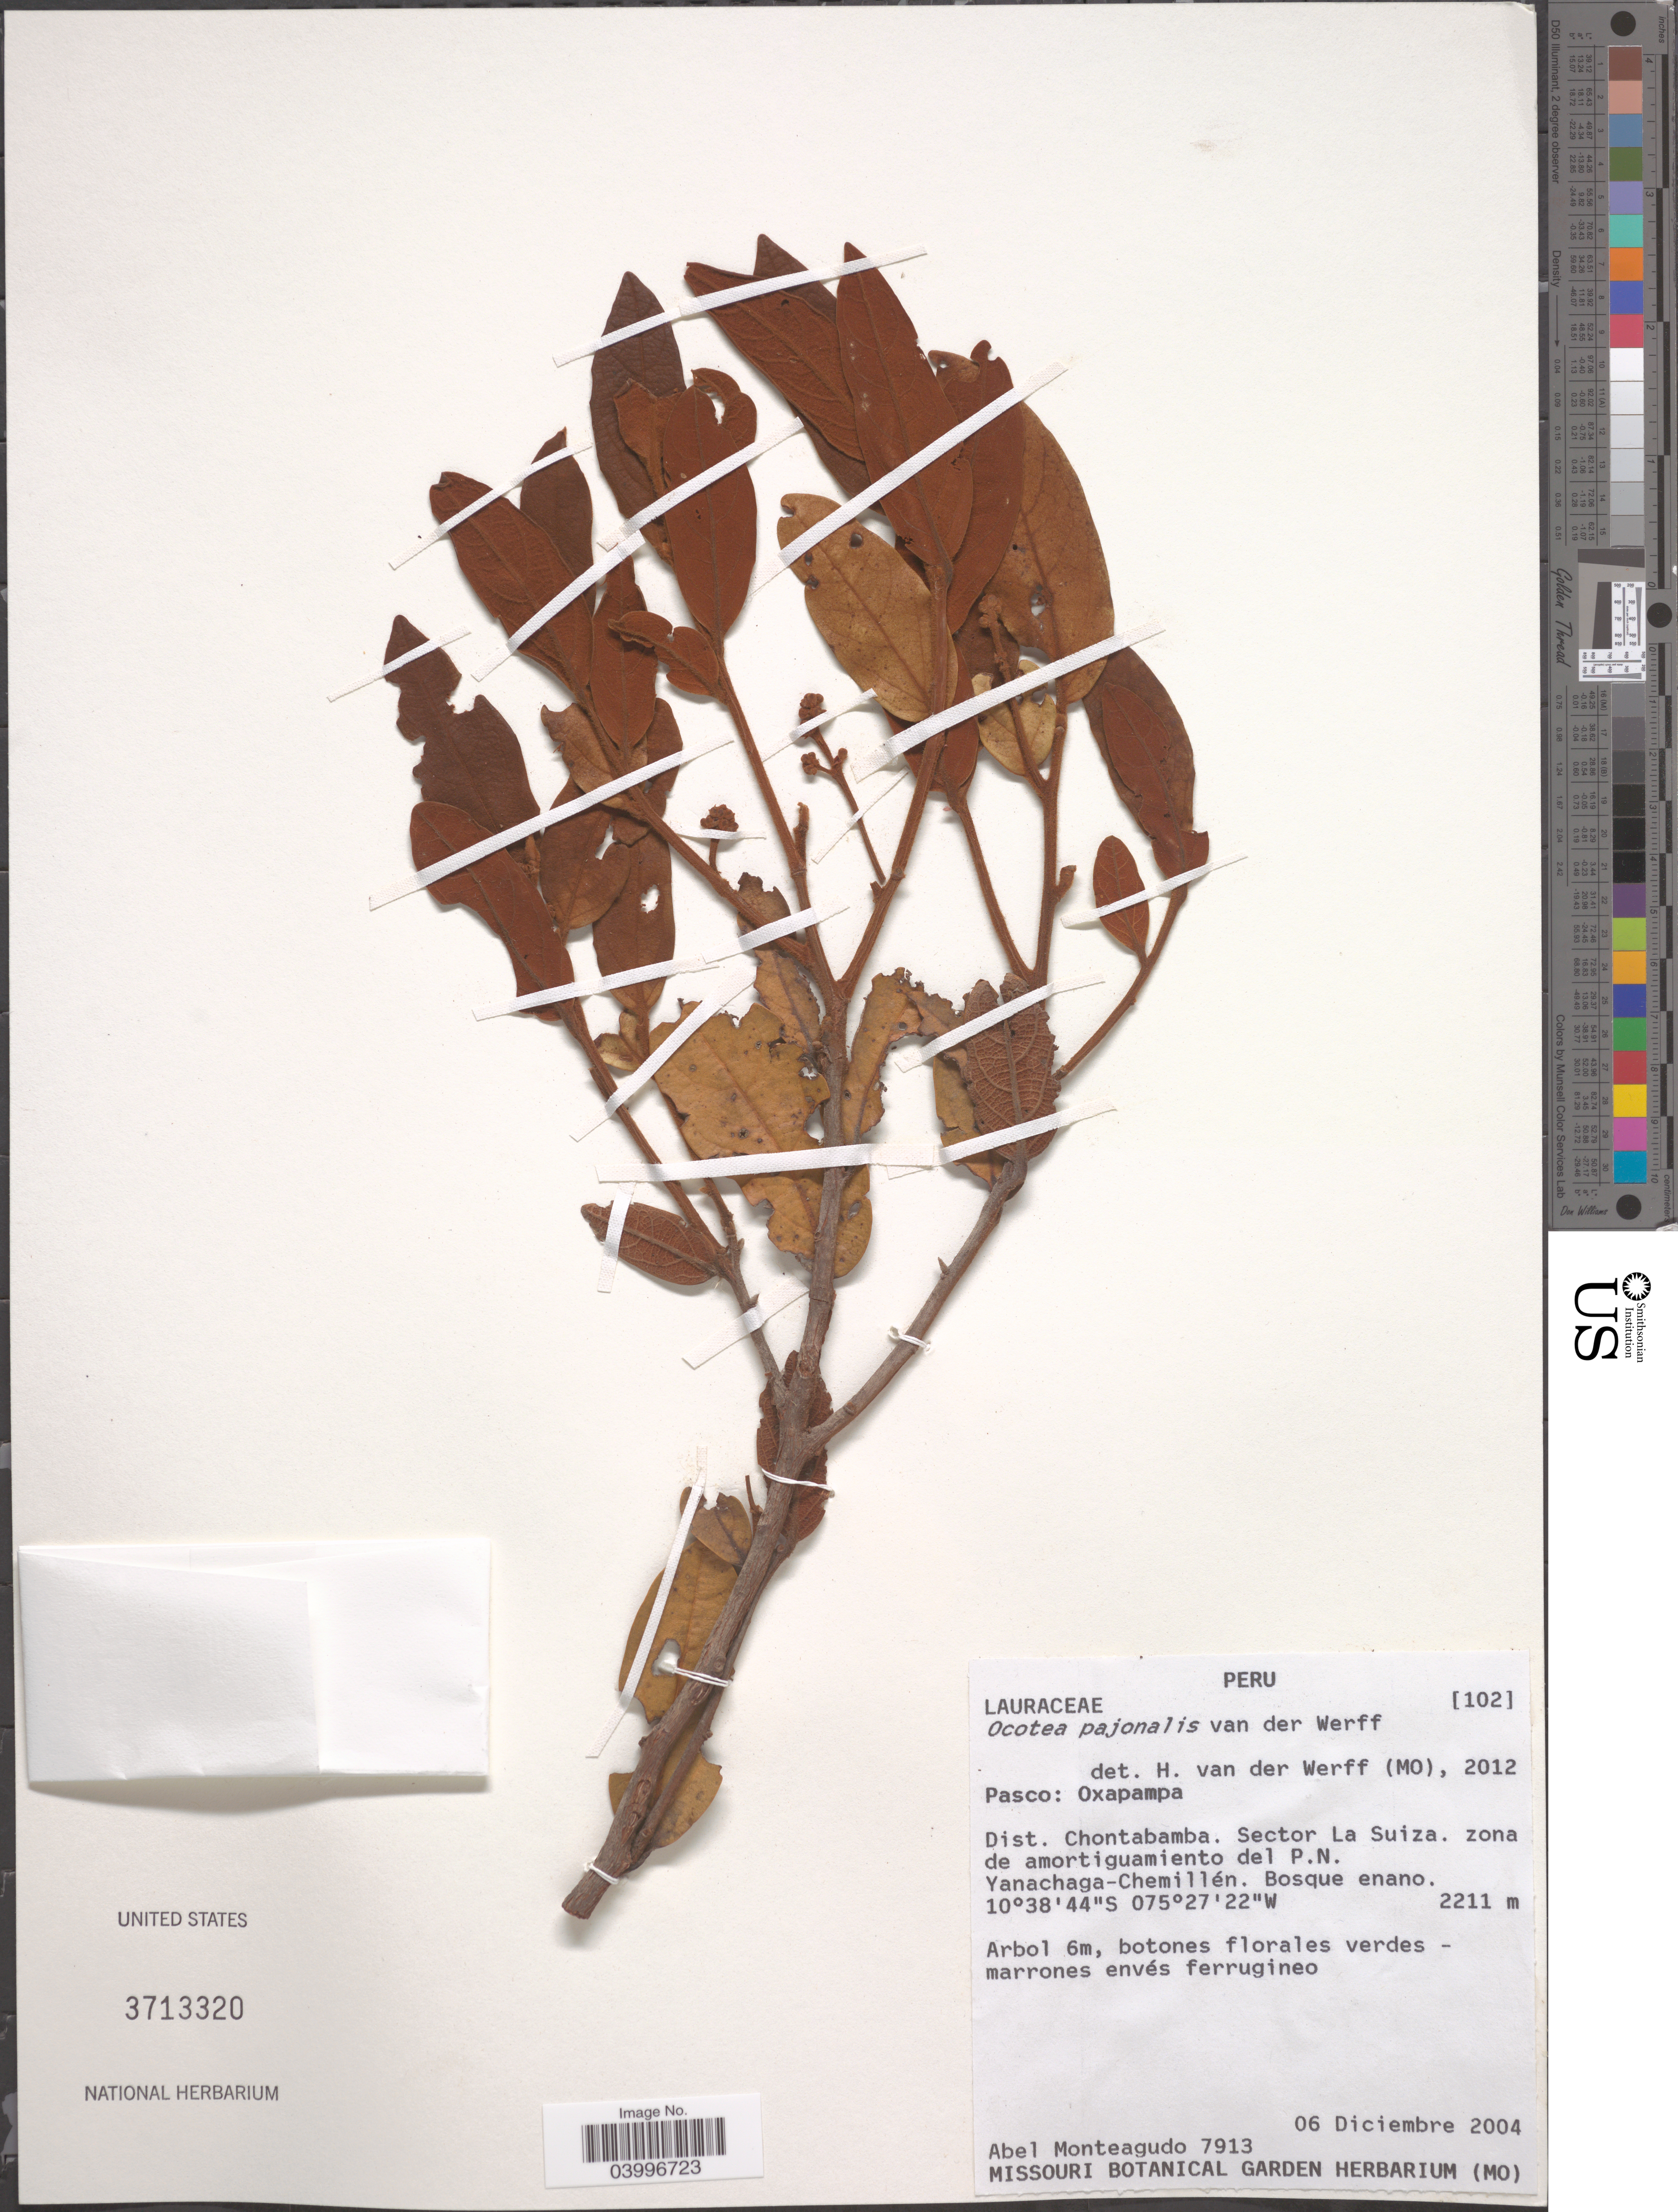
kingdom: Plantae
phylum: Tracheophyta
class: Magnoliopsida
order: Laurales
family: Lauraceae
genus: Ocotea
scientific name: Ocotea pajonalis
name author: van der Werff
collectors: A. Monteagudo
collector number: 7913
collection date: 2004-12-06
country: Peru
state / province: Pasco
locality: Oxapampa. Dist. Chontabamba. Sector La Suiza. zona de amortiguambiento del P.N. Yanachaga-Chemillén.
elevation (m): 2211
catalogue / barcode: US 3713320